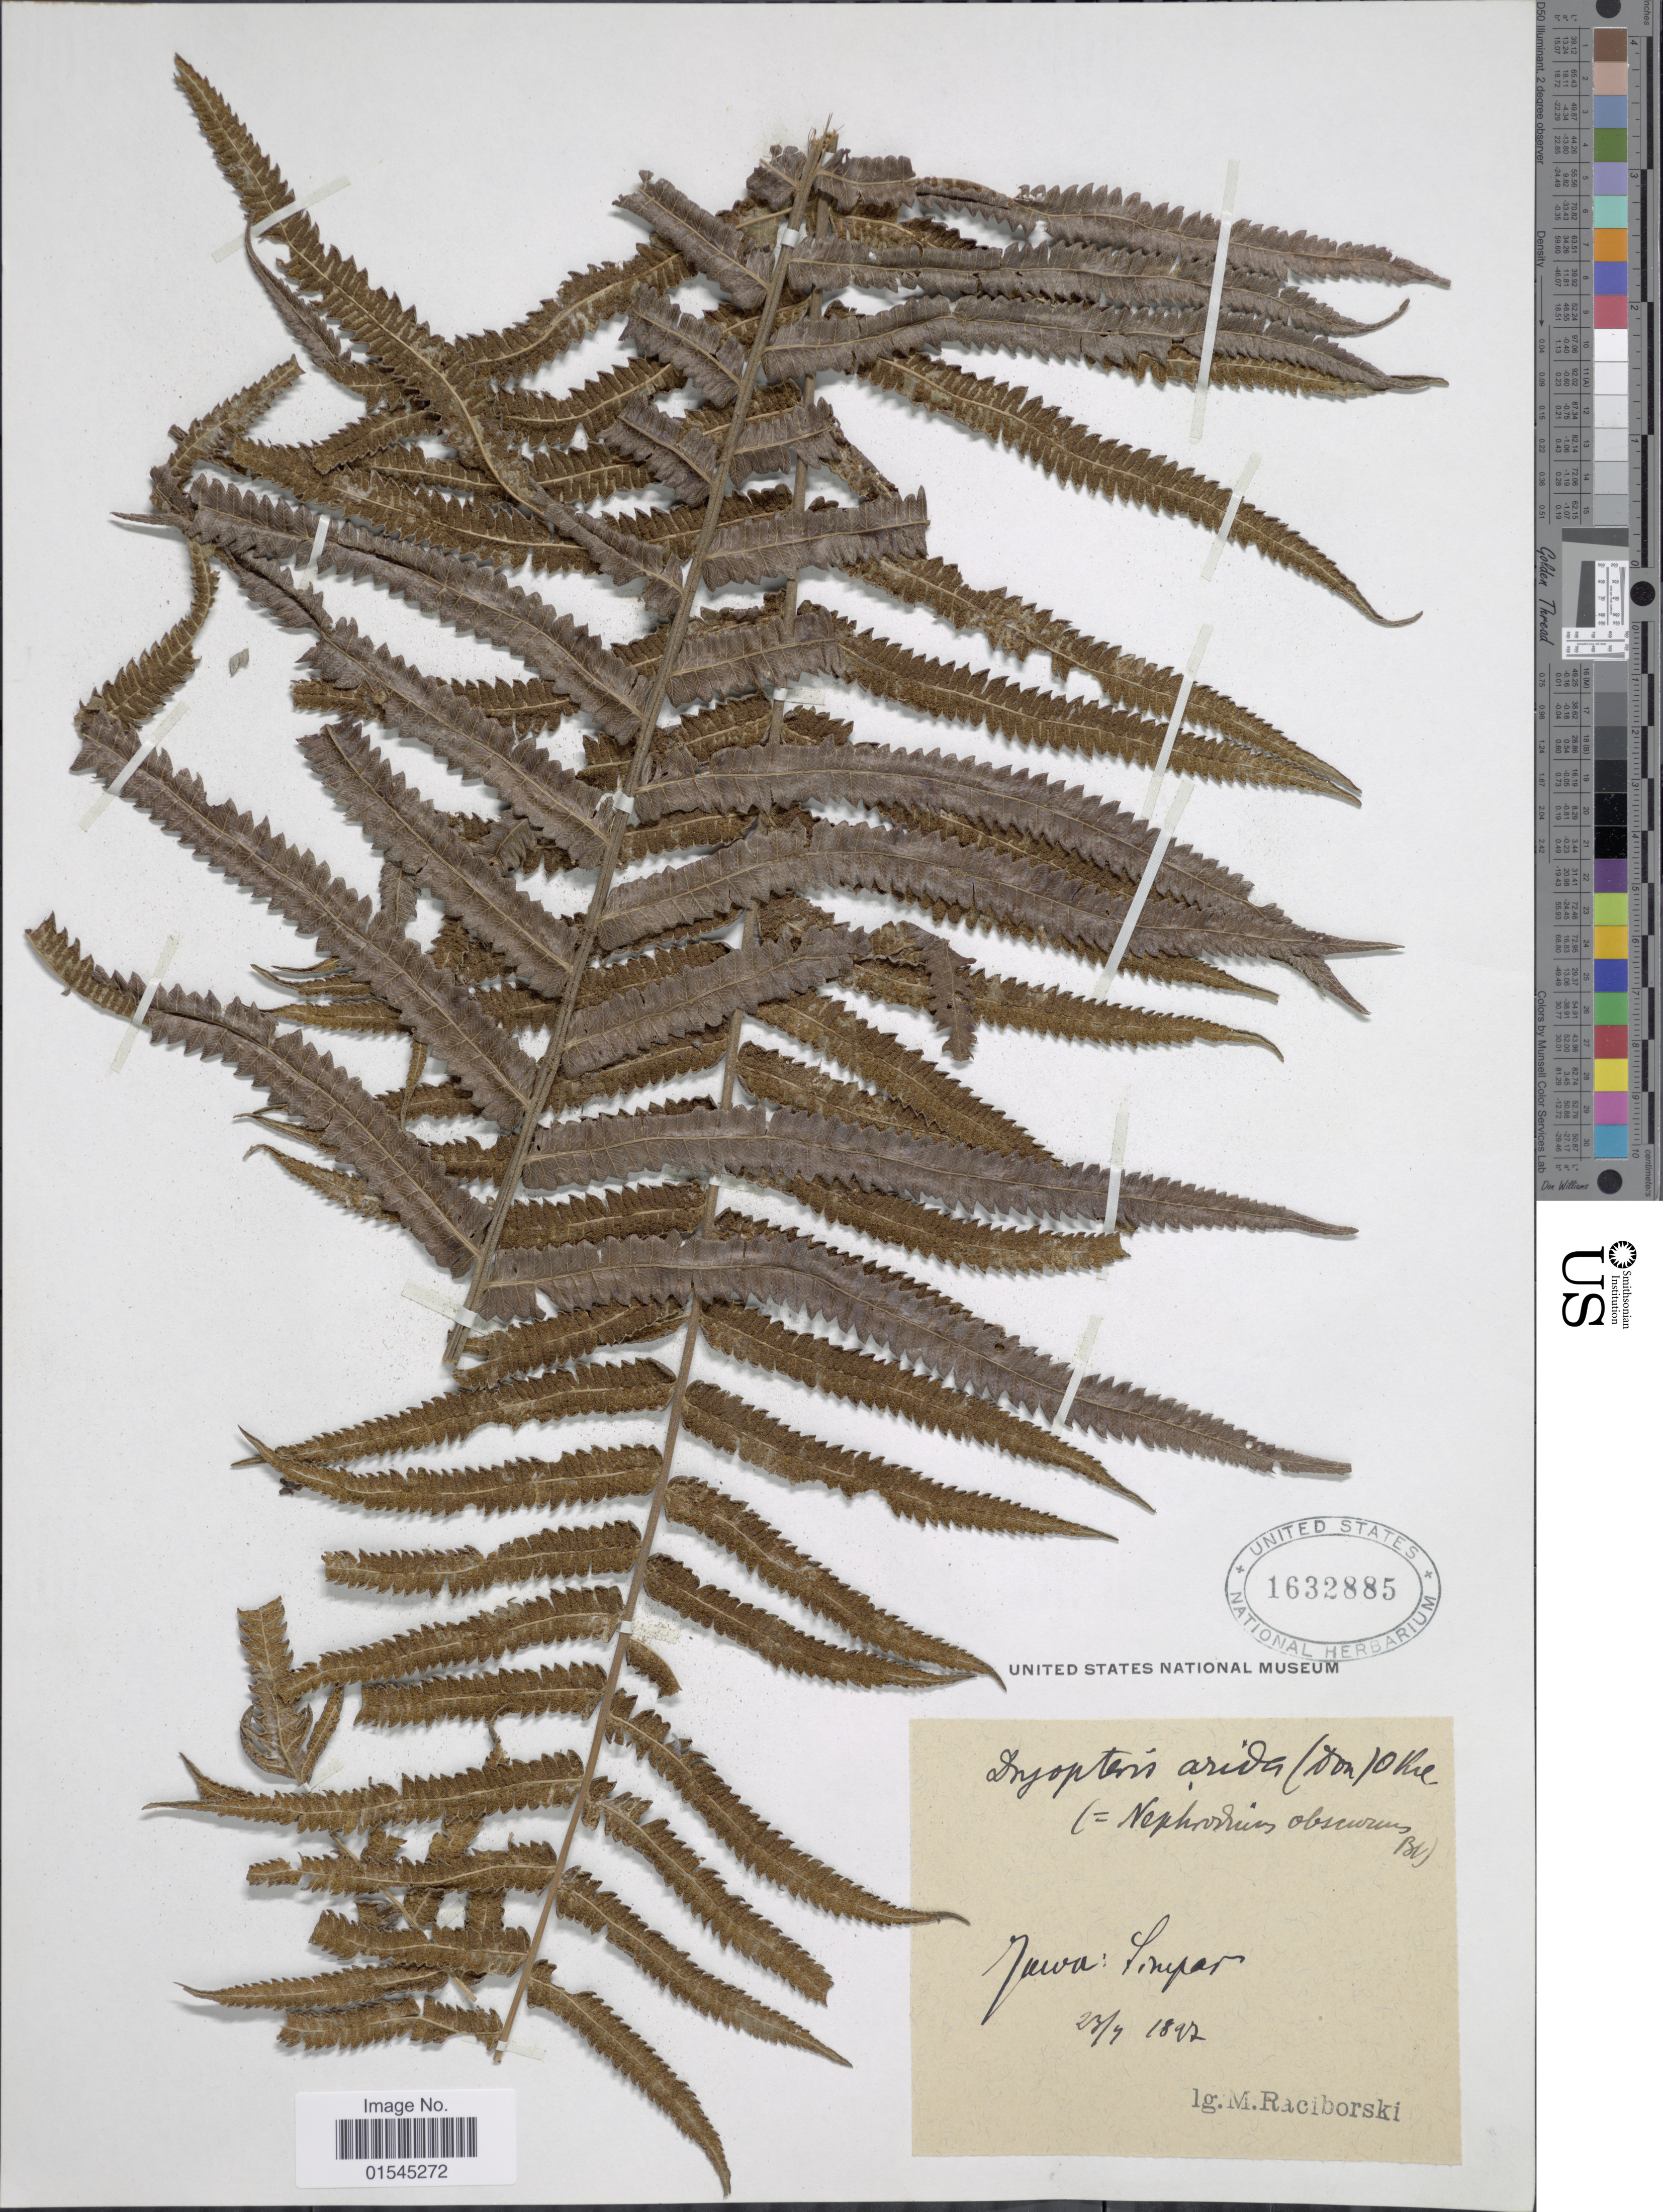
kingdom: Plantae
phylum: Tracheophyta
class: Polypodiopsida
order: Polypodiales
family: Thelypteridaceae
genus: Sphaerostephanos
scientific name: Sphaerostephanos unitus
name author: (L.) Holttum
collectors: M. Raciborski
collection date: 1892-04-23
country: Indonesia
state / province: Java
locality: Singpar [interpreted]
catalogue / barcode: US 1632885